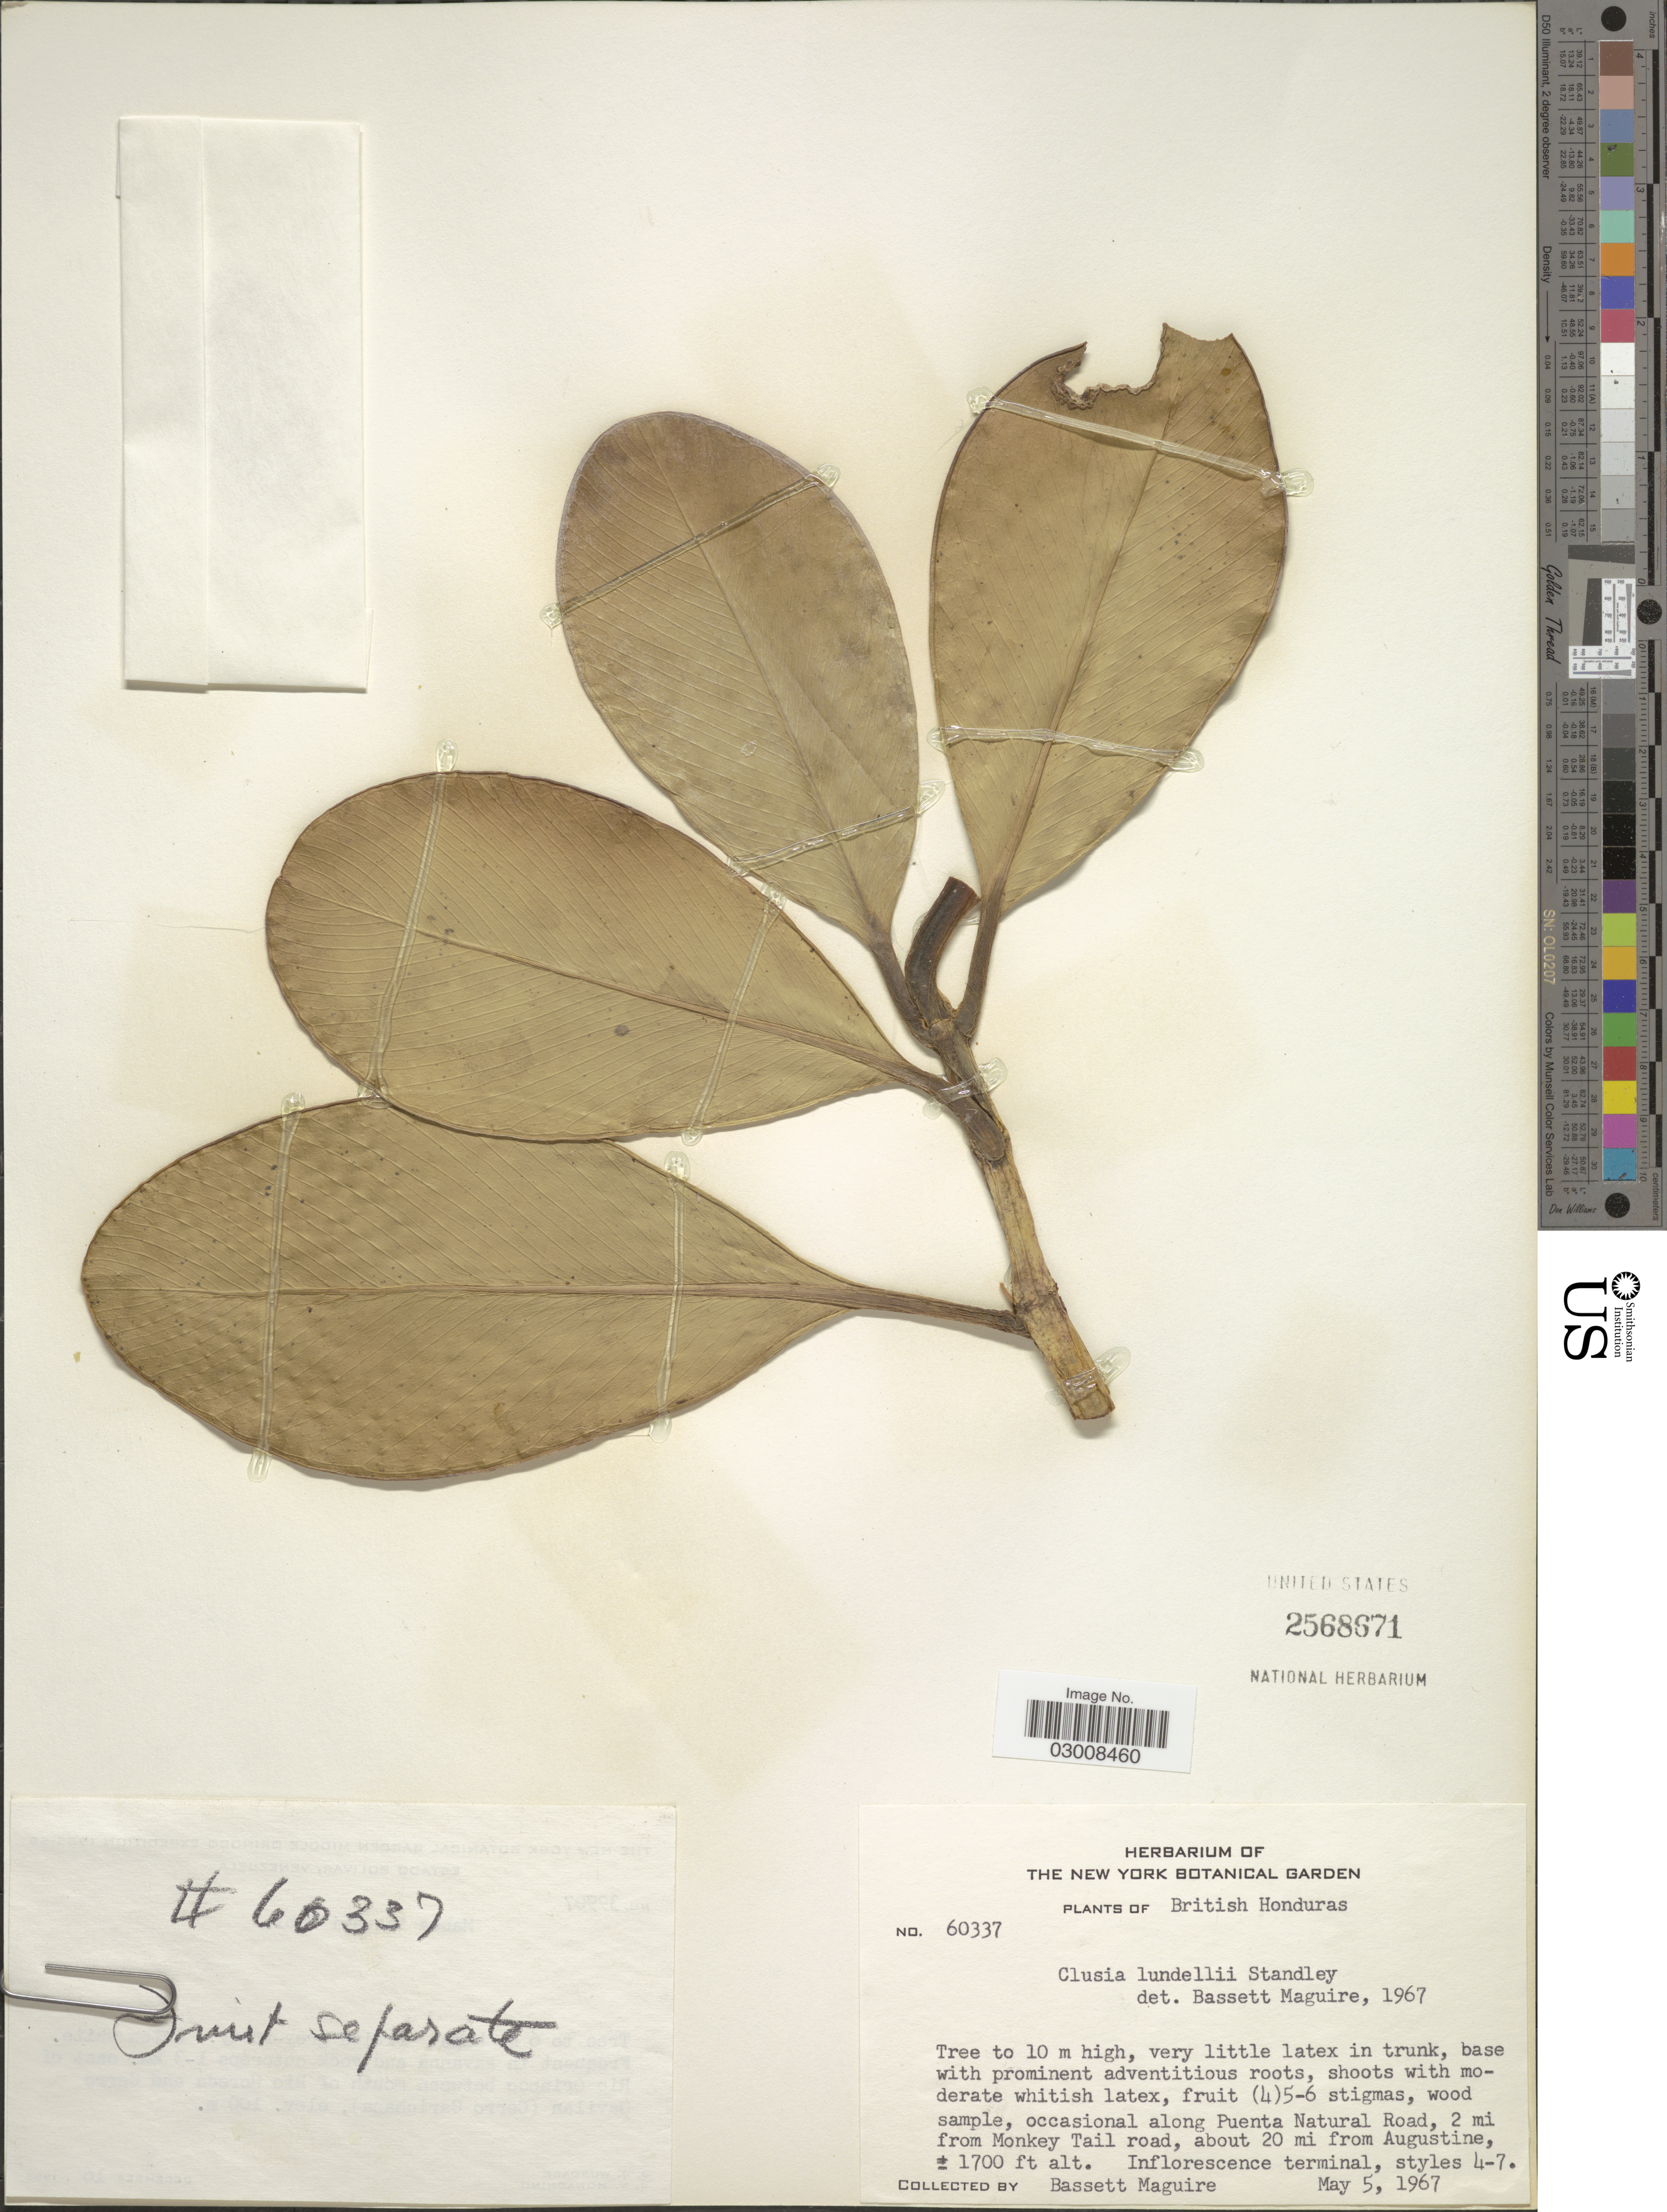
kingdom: Plantae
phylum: Tracheophyta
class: Magnoliopsida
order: Malpighiales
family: Clusiaceae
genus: Clusia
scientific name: Clusia lundellii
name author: Standl.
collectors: B. Maguire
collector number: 60337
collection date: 1967-05-05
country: Belize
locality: British Honduras, wood sample, occasional along Puenta Natural Road , 2 mi from Monkey Tail road, about 20 mi from Augustine.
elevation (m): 518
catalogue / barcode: US 2568671